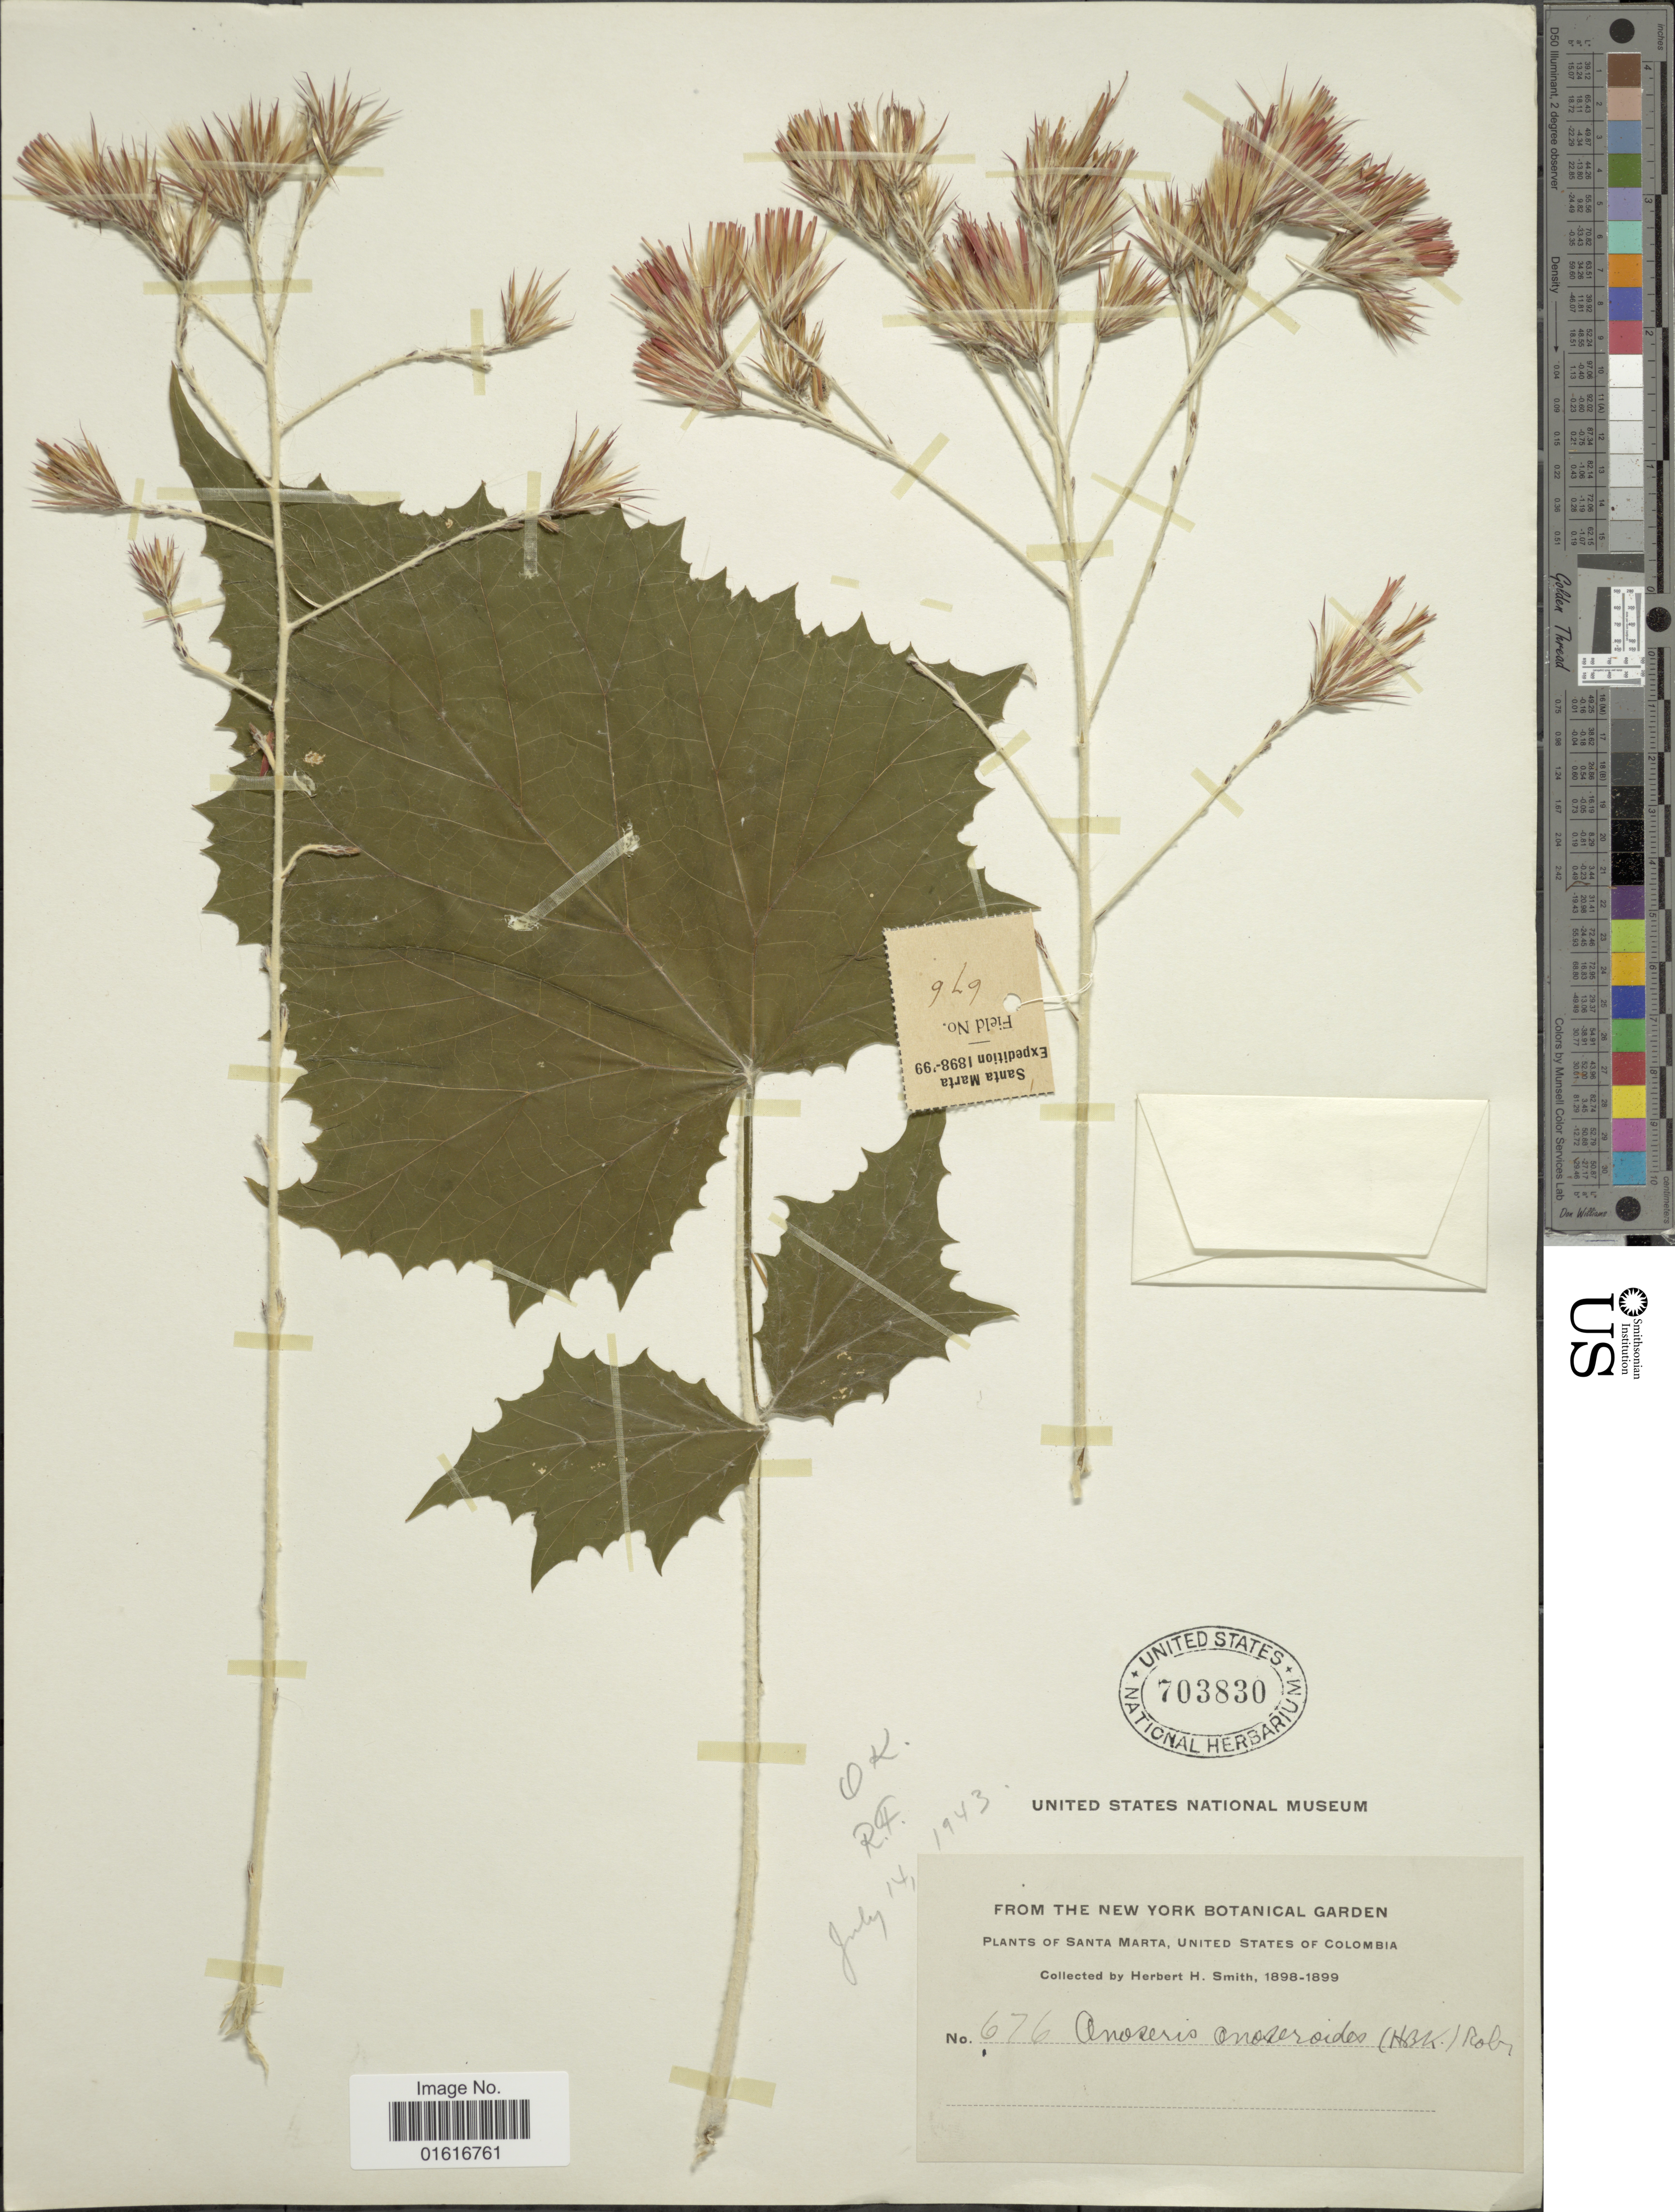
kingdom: Plantae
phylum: Tracheophyta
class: Magnoliopsida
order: Asterales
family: Asteraceae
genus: Onoseris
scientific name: Onoseris onoseroides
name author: (Kunth) B.L. Rob.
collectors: Herbert H. Smith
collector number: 676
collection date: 1898/1899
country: Colombia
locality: Santa Marta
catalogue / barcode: US 703830